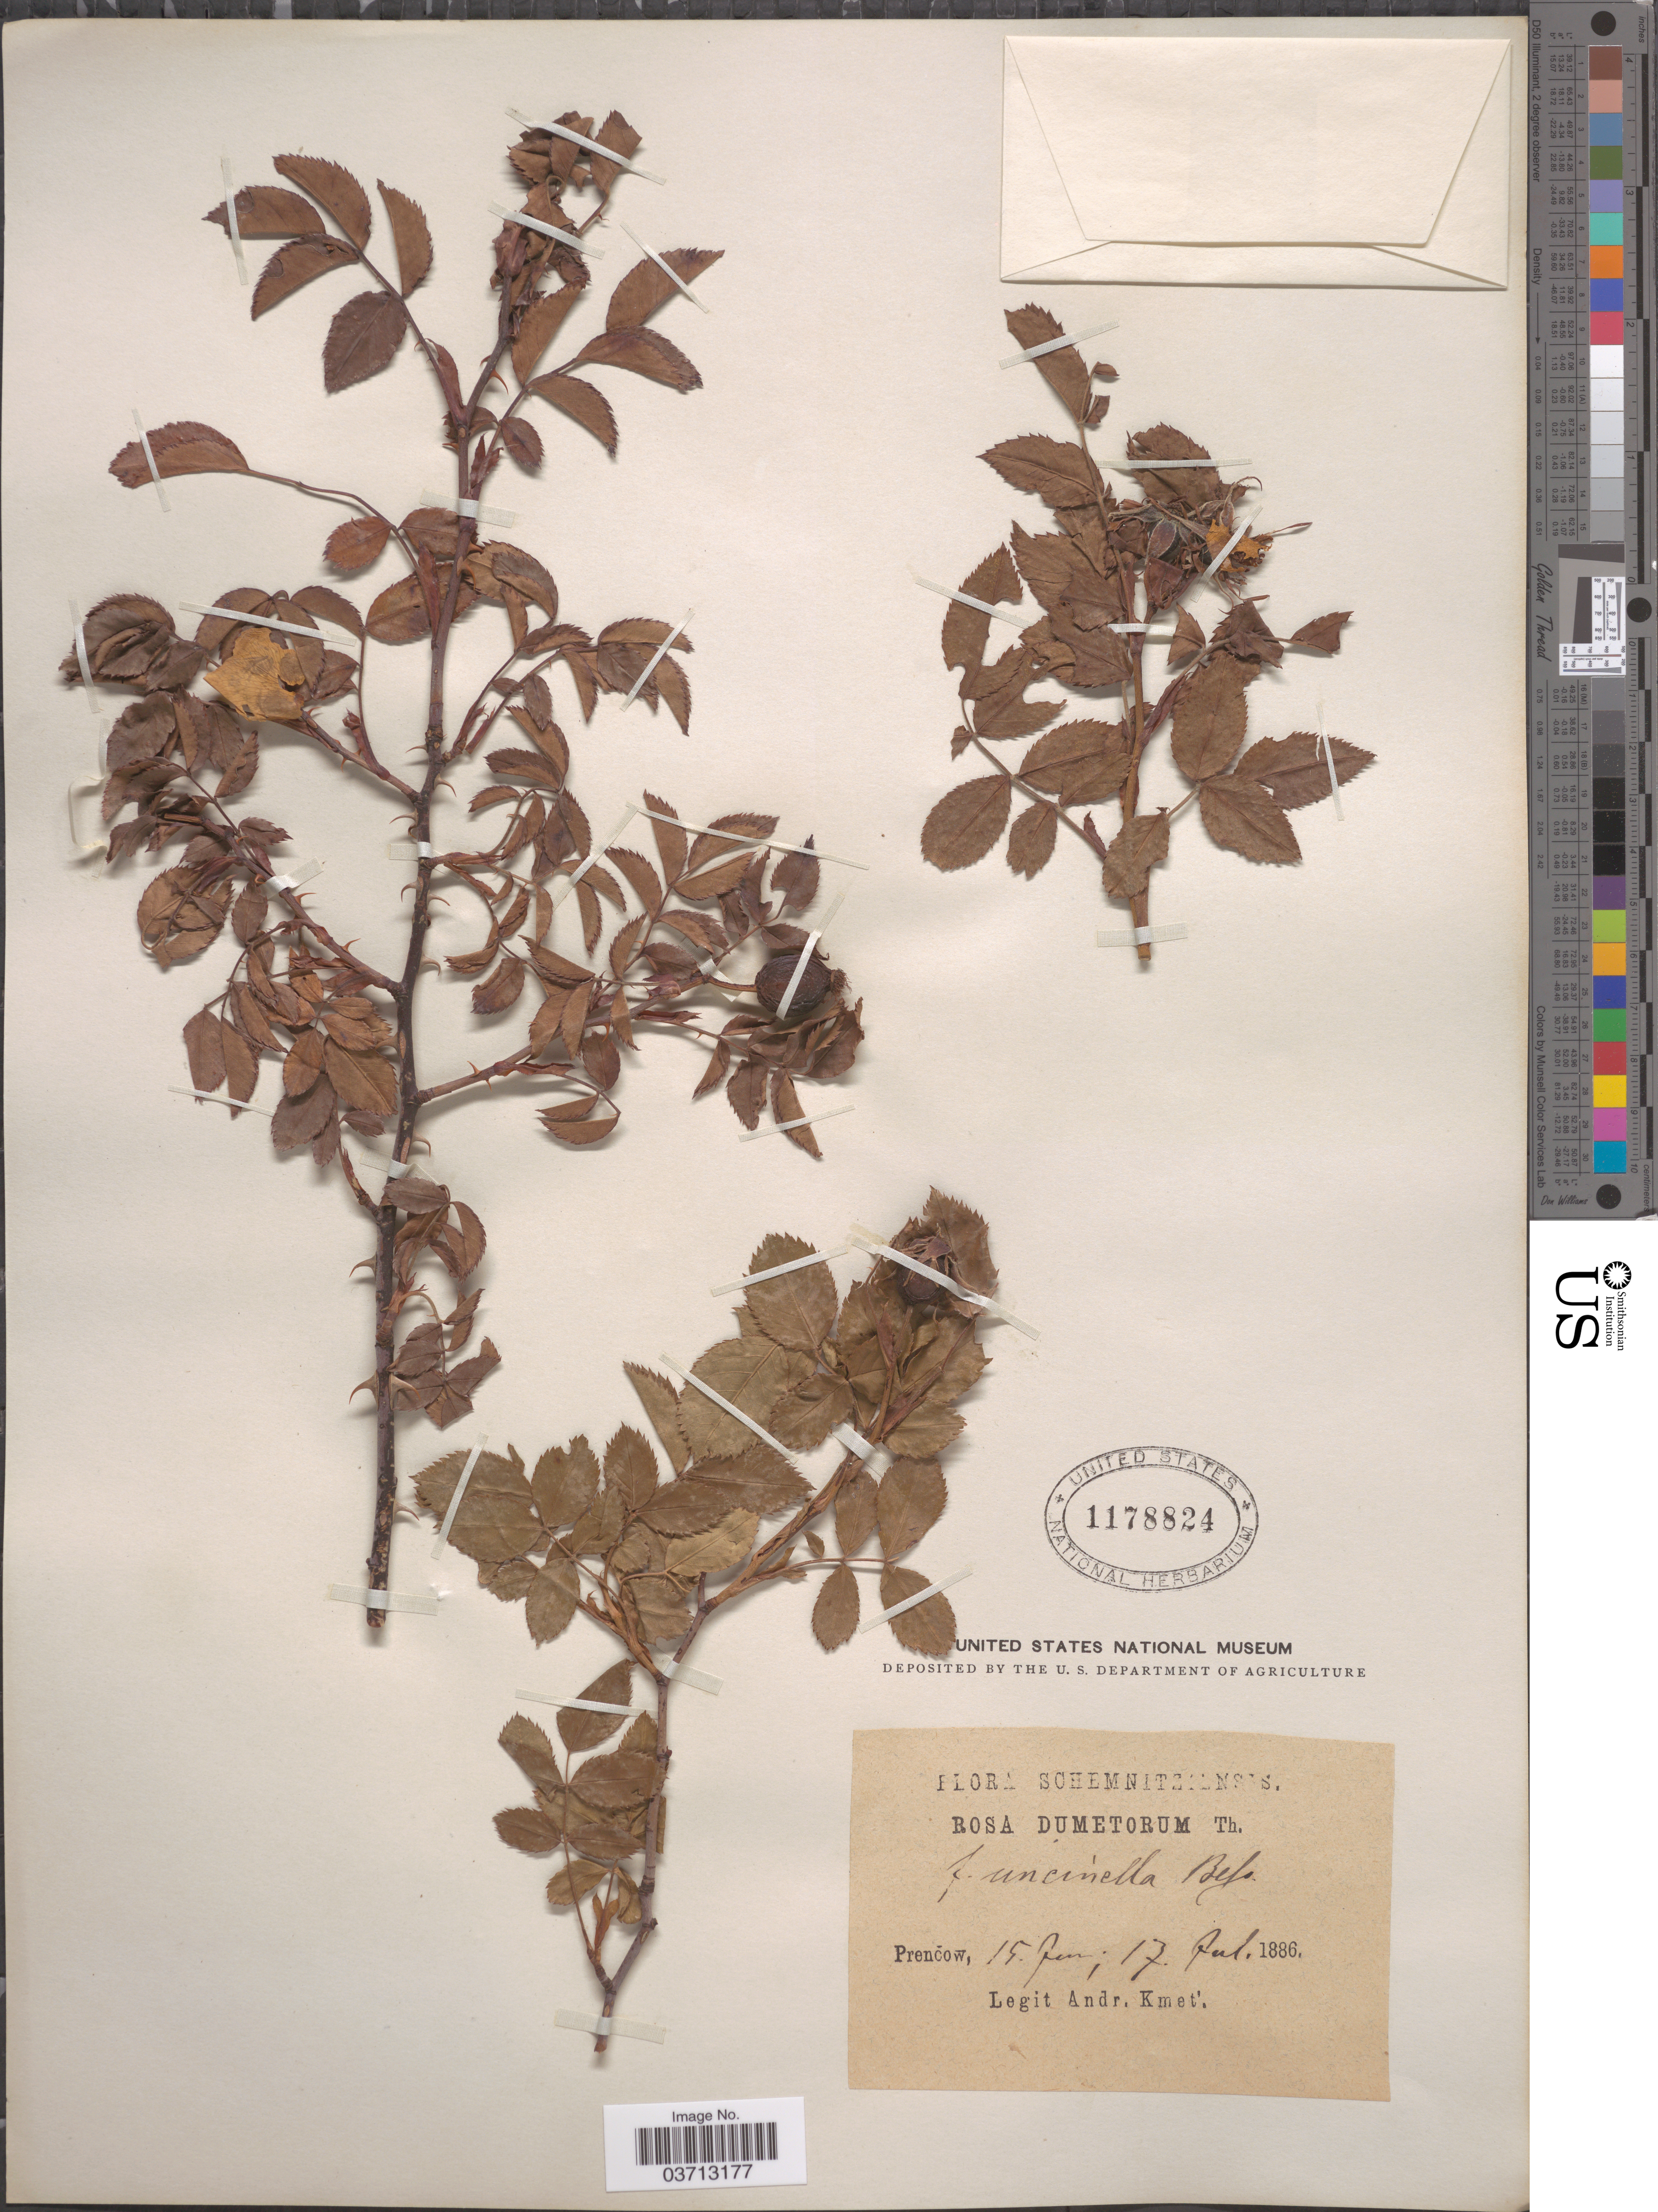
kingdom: Plantae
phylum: Tracheophyta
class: Magnoliopsida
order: Rosales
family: Rosaceae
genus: Rosa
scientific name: Rosa dumetorum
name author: Lange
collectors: A. Kmet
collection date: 1886-06-15/1886-07-17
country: Slovakia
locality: Schemnitz [illegible text]. Prencow.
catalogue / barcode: US 1178824